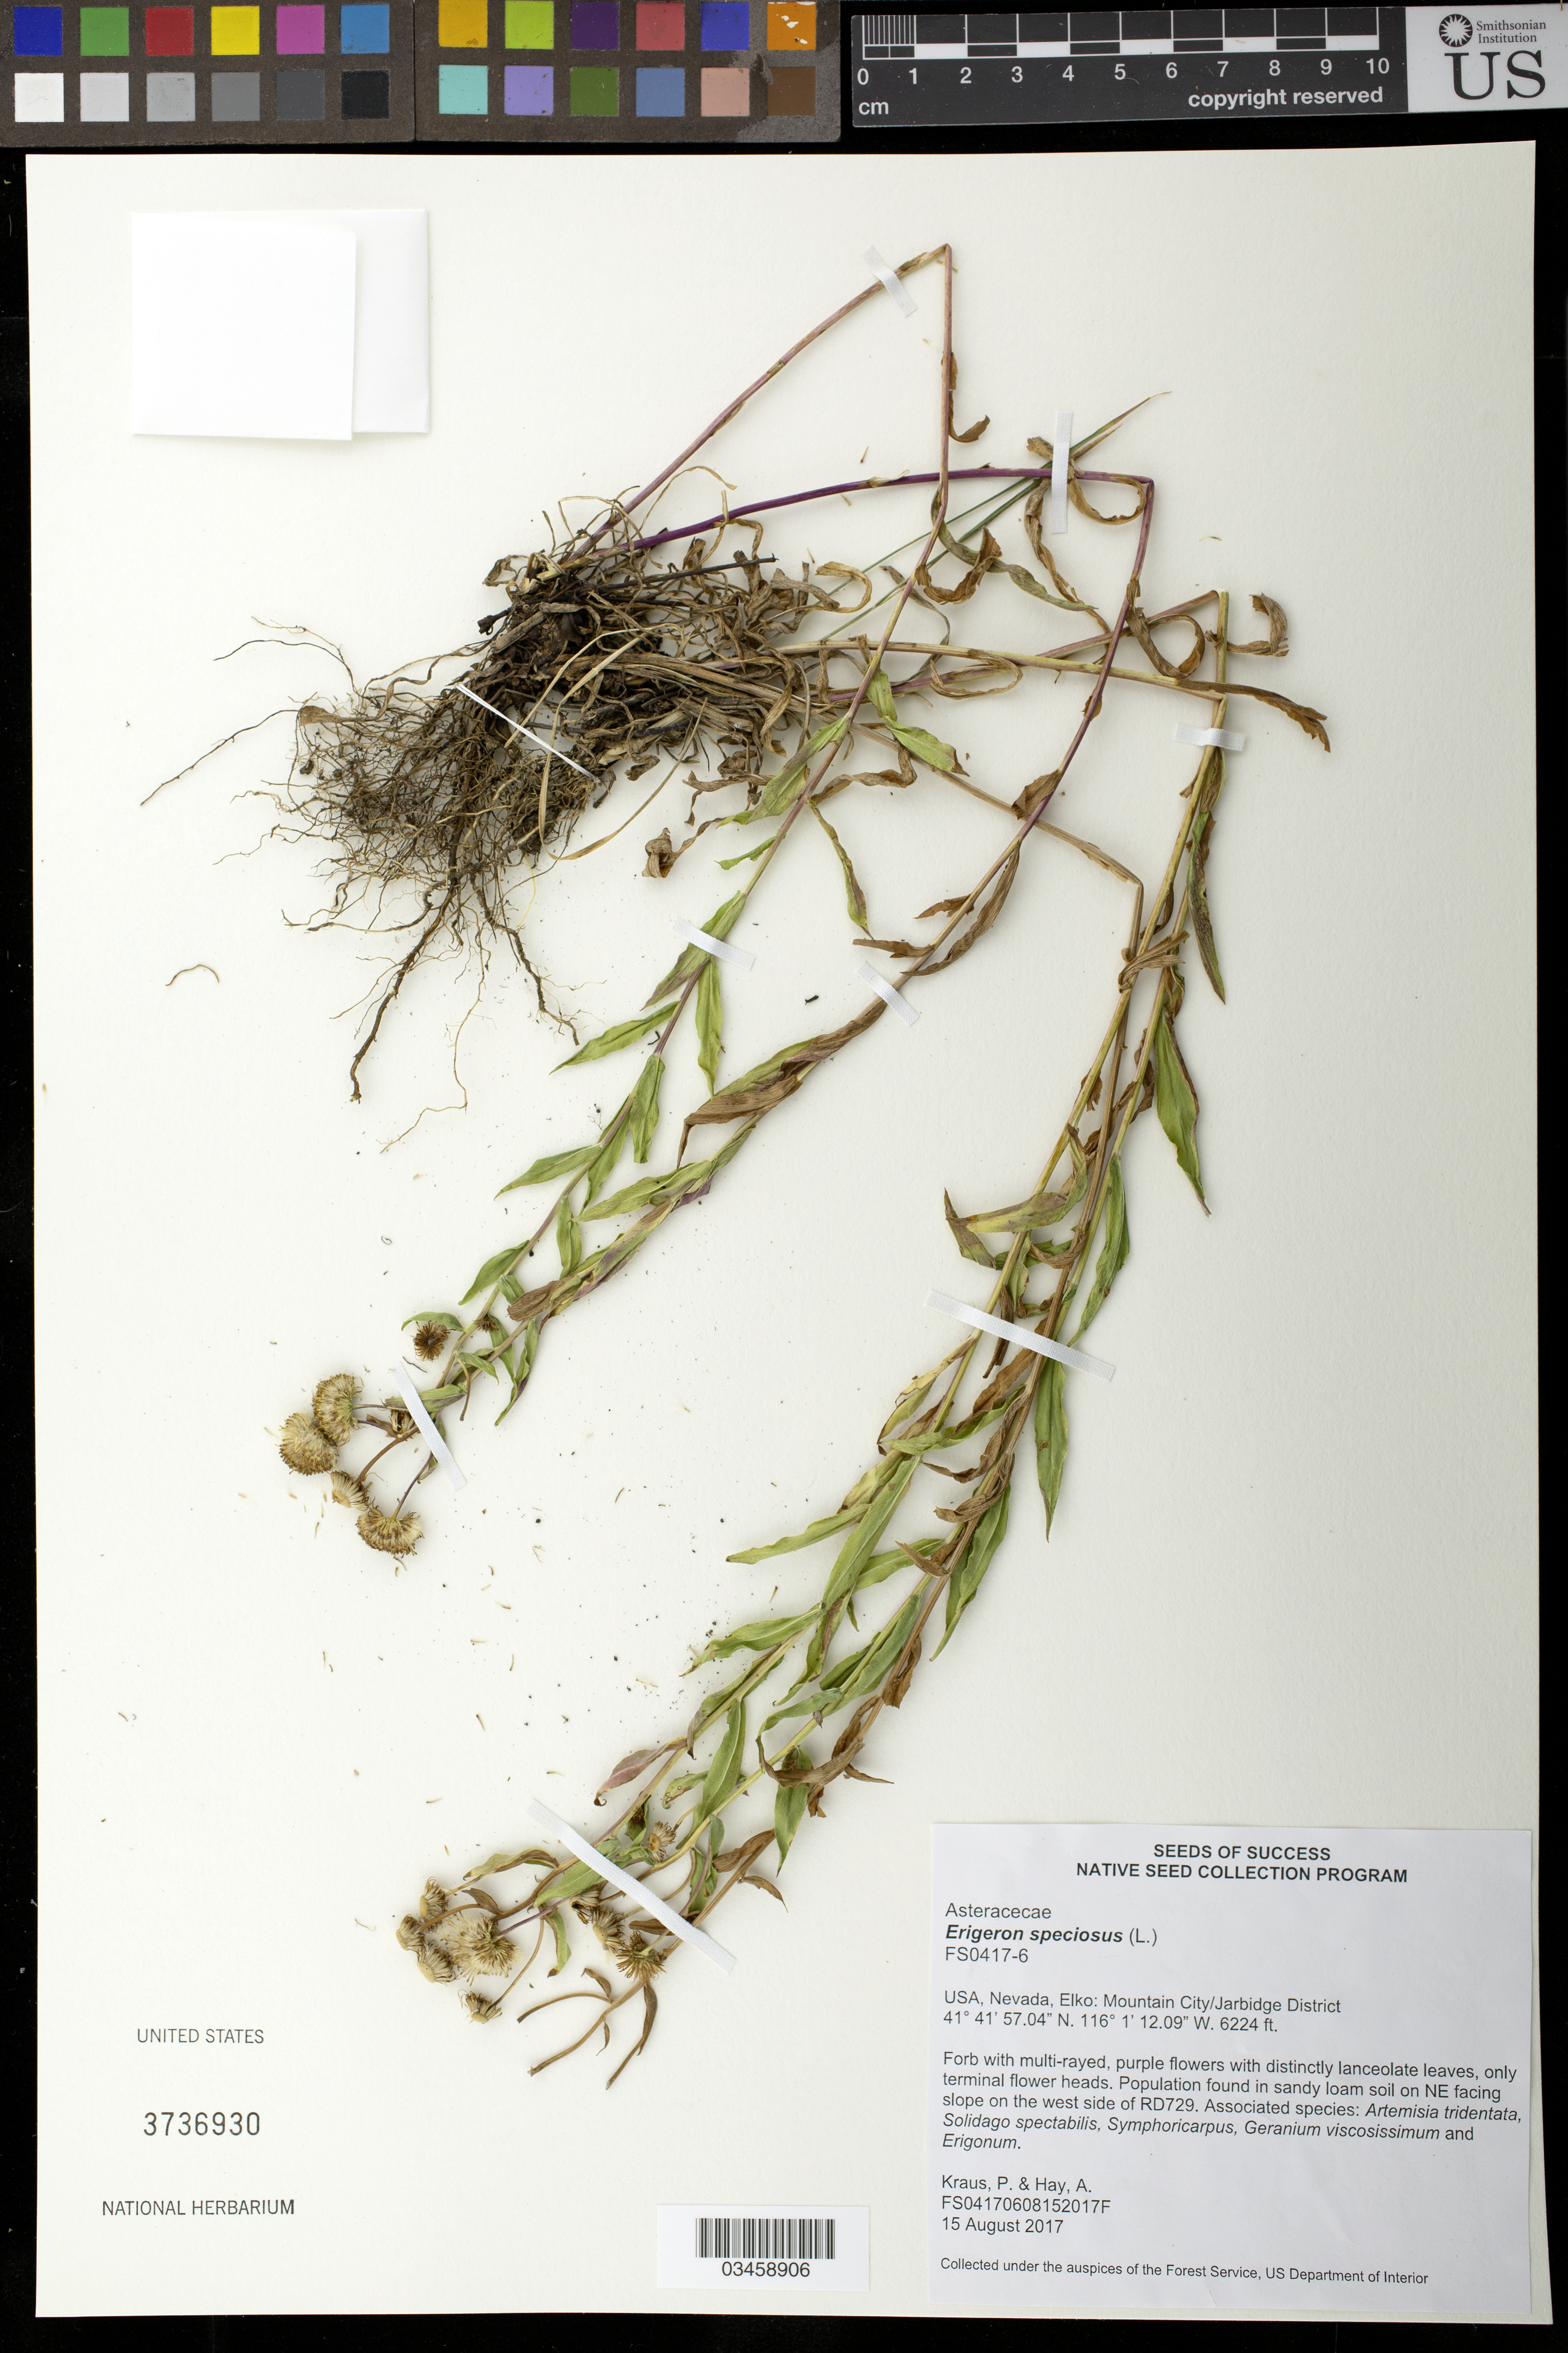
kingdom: Plantae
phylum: Tracheophyta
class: Magnoliopsida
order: Asterales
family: Asteraceae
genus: Erigeron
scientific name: Erigeron speciosus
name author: (Lindl.) DC.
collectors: P. Kraus & A. Hay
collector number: FS0417-6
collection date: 2017-08-15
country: United States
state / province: Nevada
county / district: Elko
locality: Mountain City/ Jarbidge District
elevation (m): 1897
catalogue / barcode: US 3736930